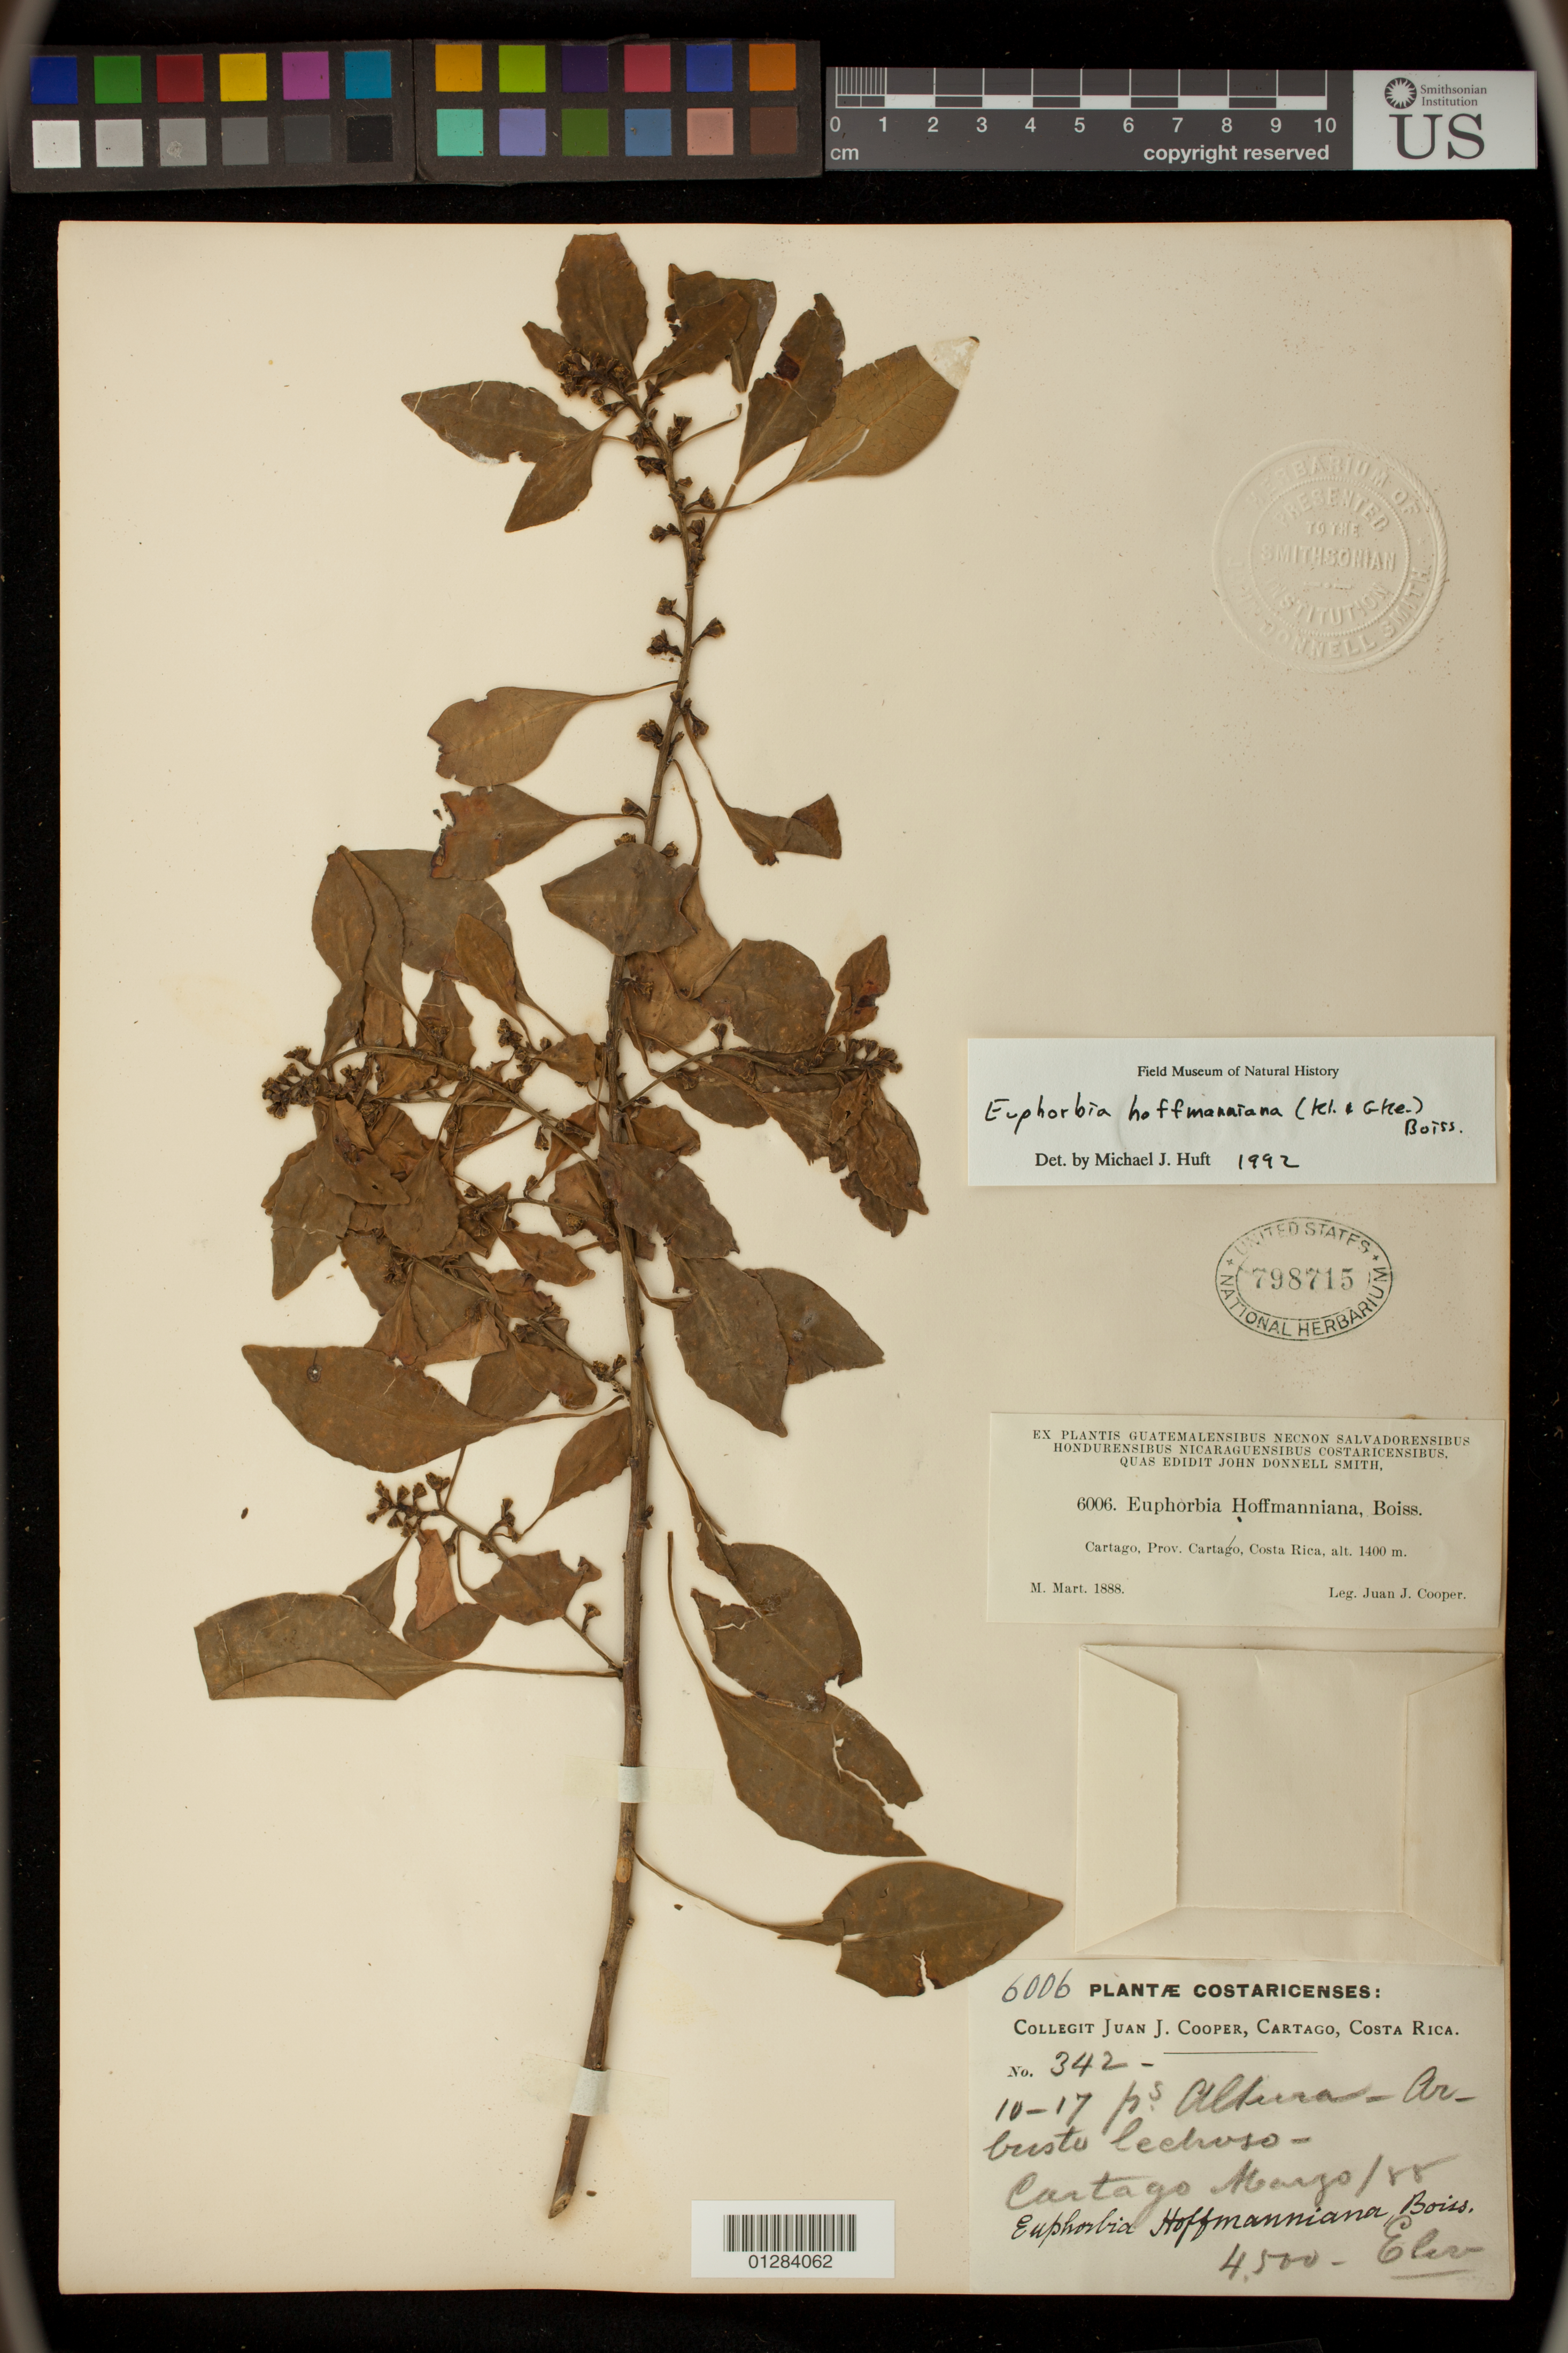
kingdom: Plantae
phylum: Tracheophyta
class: Magnoliopsida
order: Malpighiales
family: Euphorbiaceae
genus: Euphorbia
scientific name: Euphorbia hoffmanniana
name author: (Klotzsch & Garcke) Boiss.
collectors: J. J. Cooper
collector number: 6006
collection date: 1888-03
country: Costa Rica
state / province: Cartago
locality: Cartago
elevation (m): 1400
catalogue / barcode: US 798715